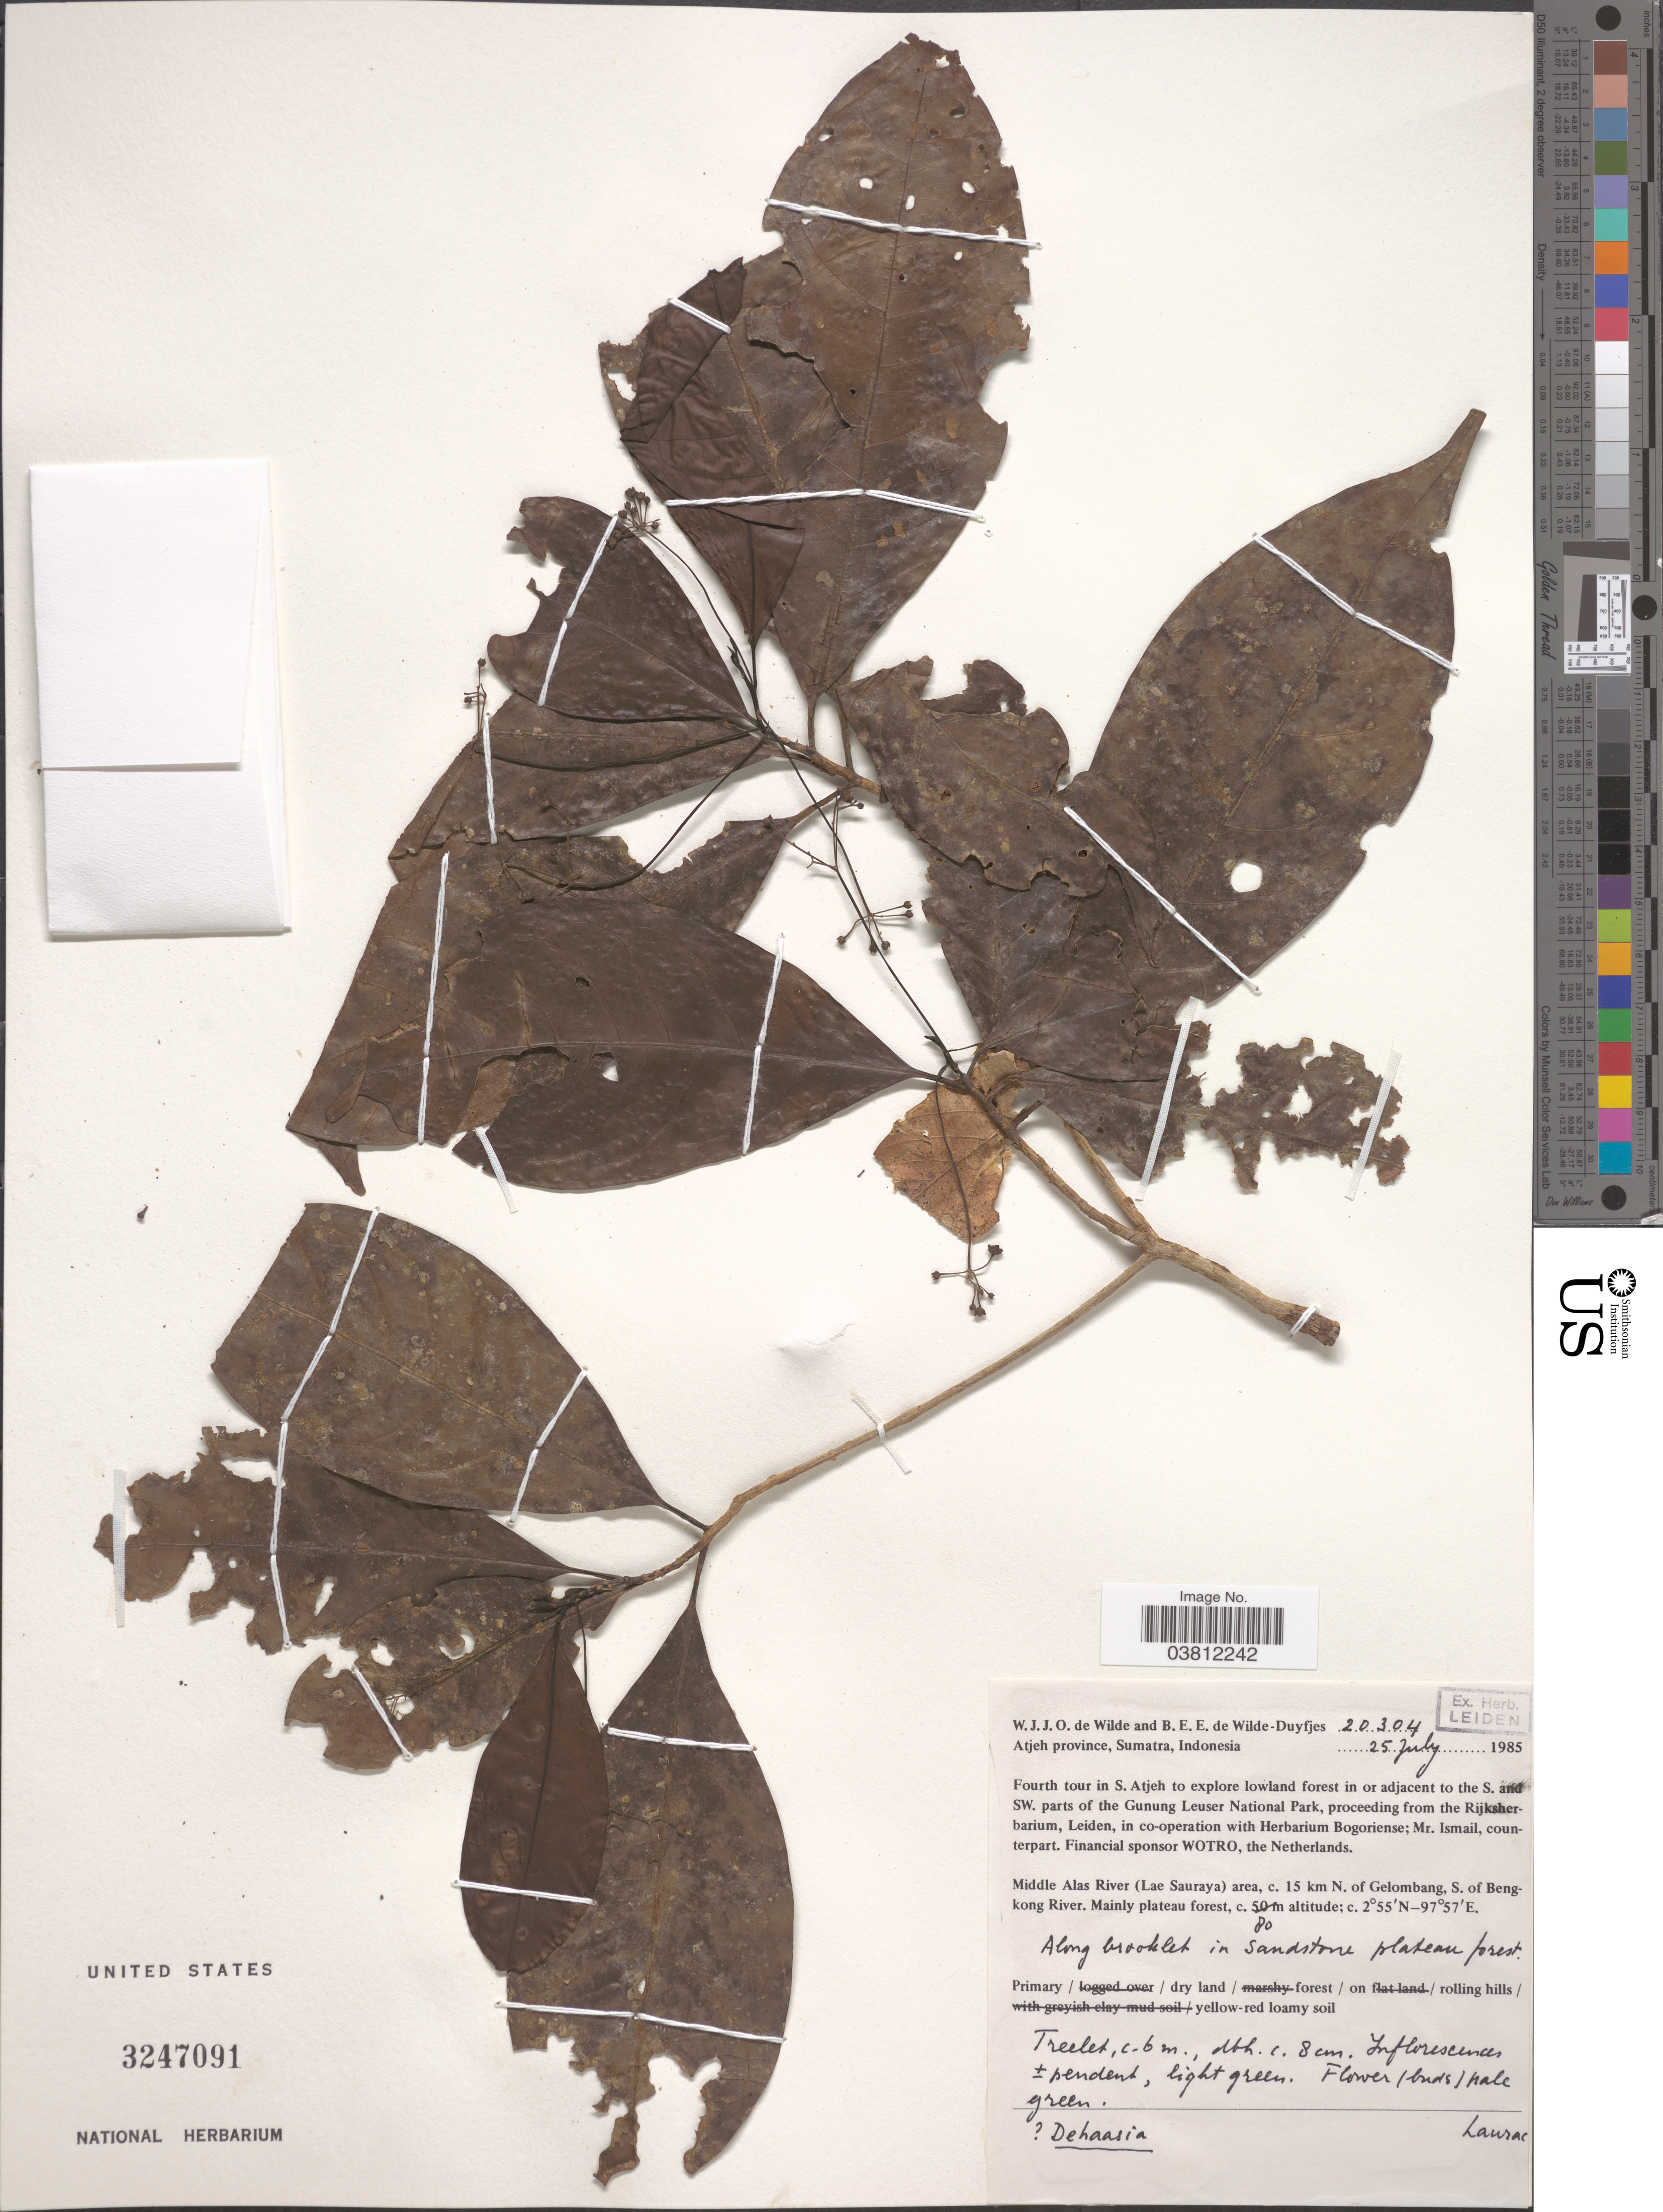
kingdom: Plantae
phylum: Tracheophyta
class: Magnoliopsida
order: Laurales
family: Lauraceae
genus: Dehaasia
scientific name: Dehaasia sp.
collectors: W. J. de Wilde & B. E. de Wilde-Duyfjes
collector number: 20304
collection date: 1985-07-25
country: Indonesia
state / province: Sumatra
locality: Atjeh province. Fourth tour in S. Atjeh to explore lowland forest in or adjacent to the S. and Sw. part of the Gunung Leuser National Park. Middle Alas River (Lae Sauraya) area, c. 15 km N. of Gelombang, S. of Beng-kong River.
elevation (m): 80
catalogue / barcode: US 3247091